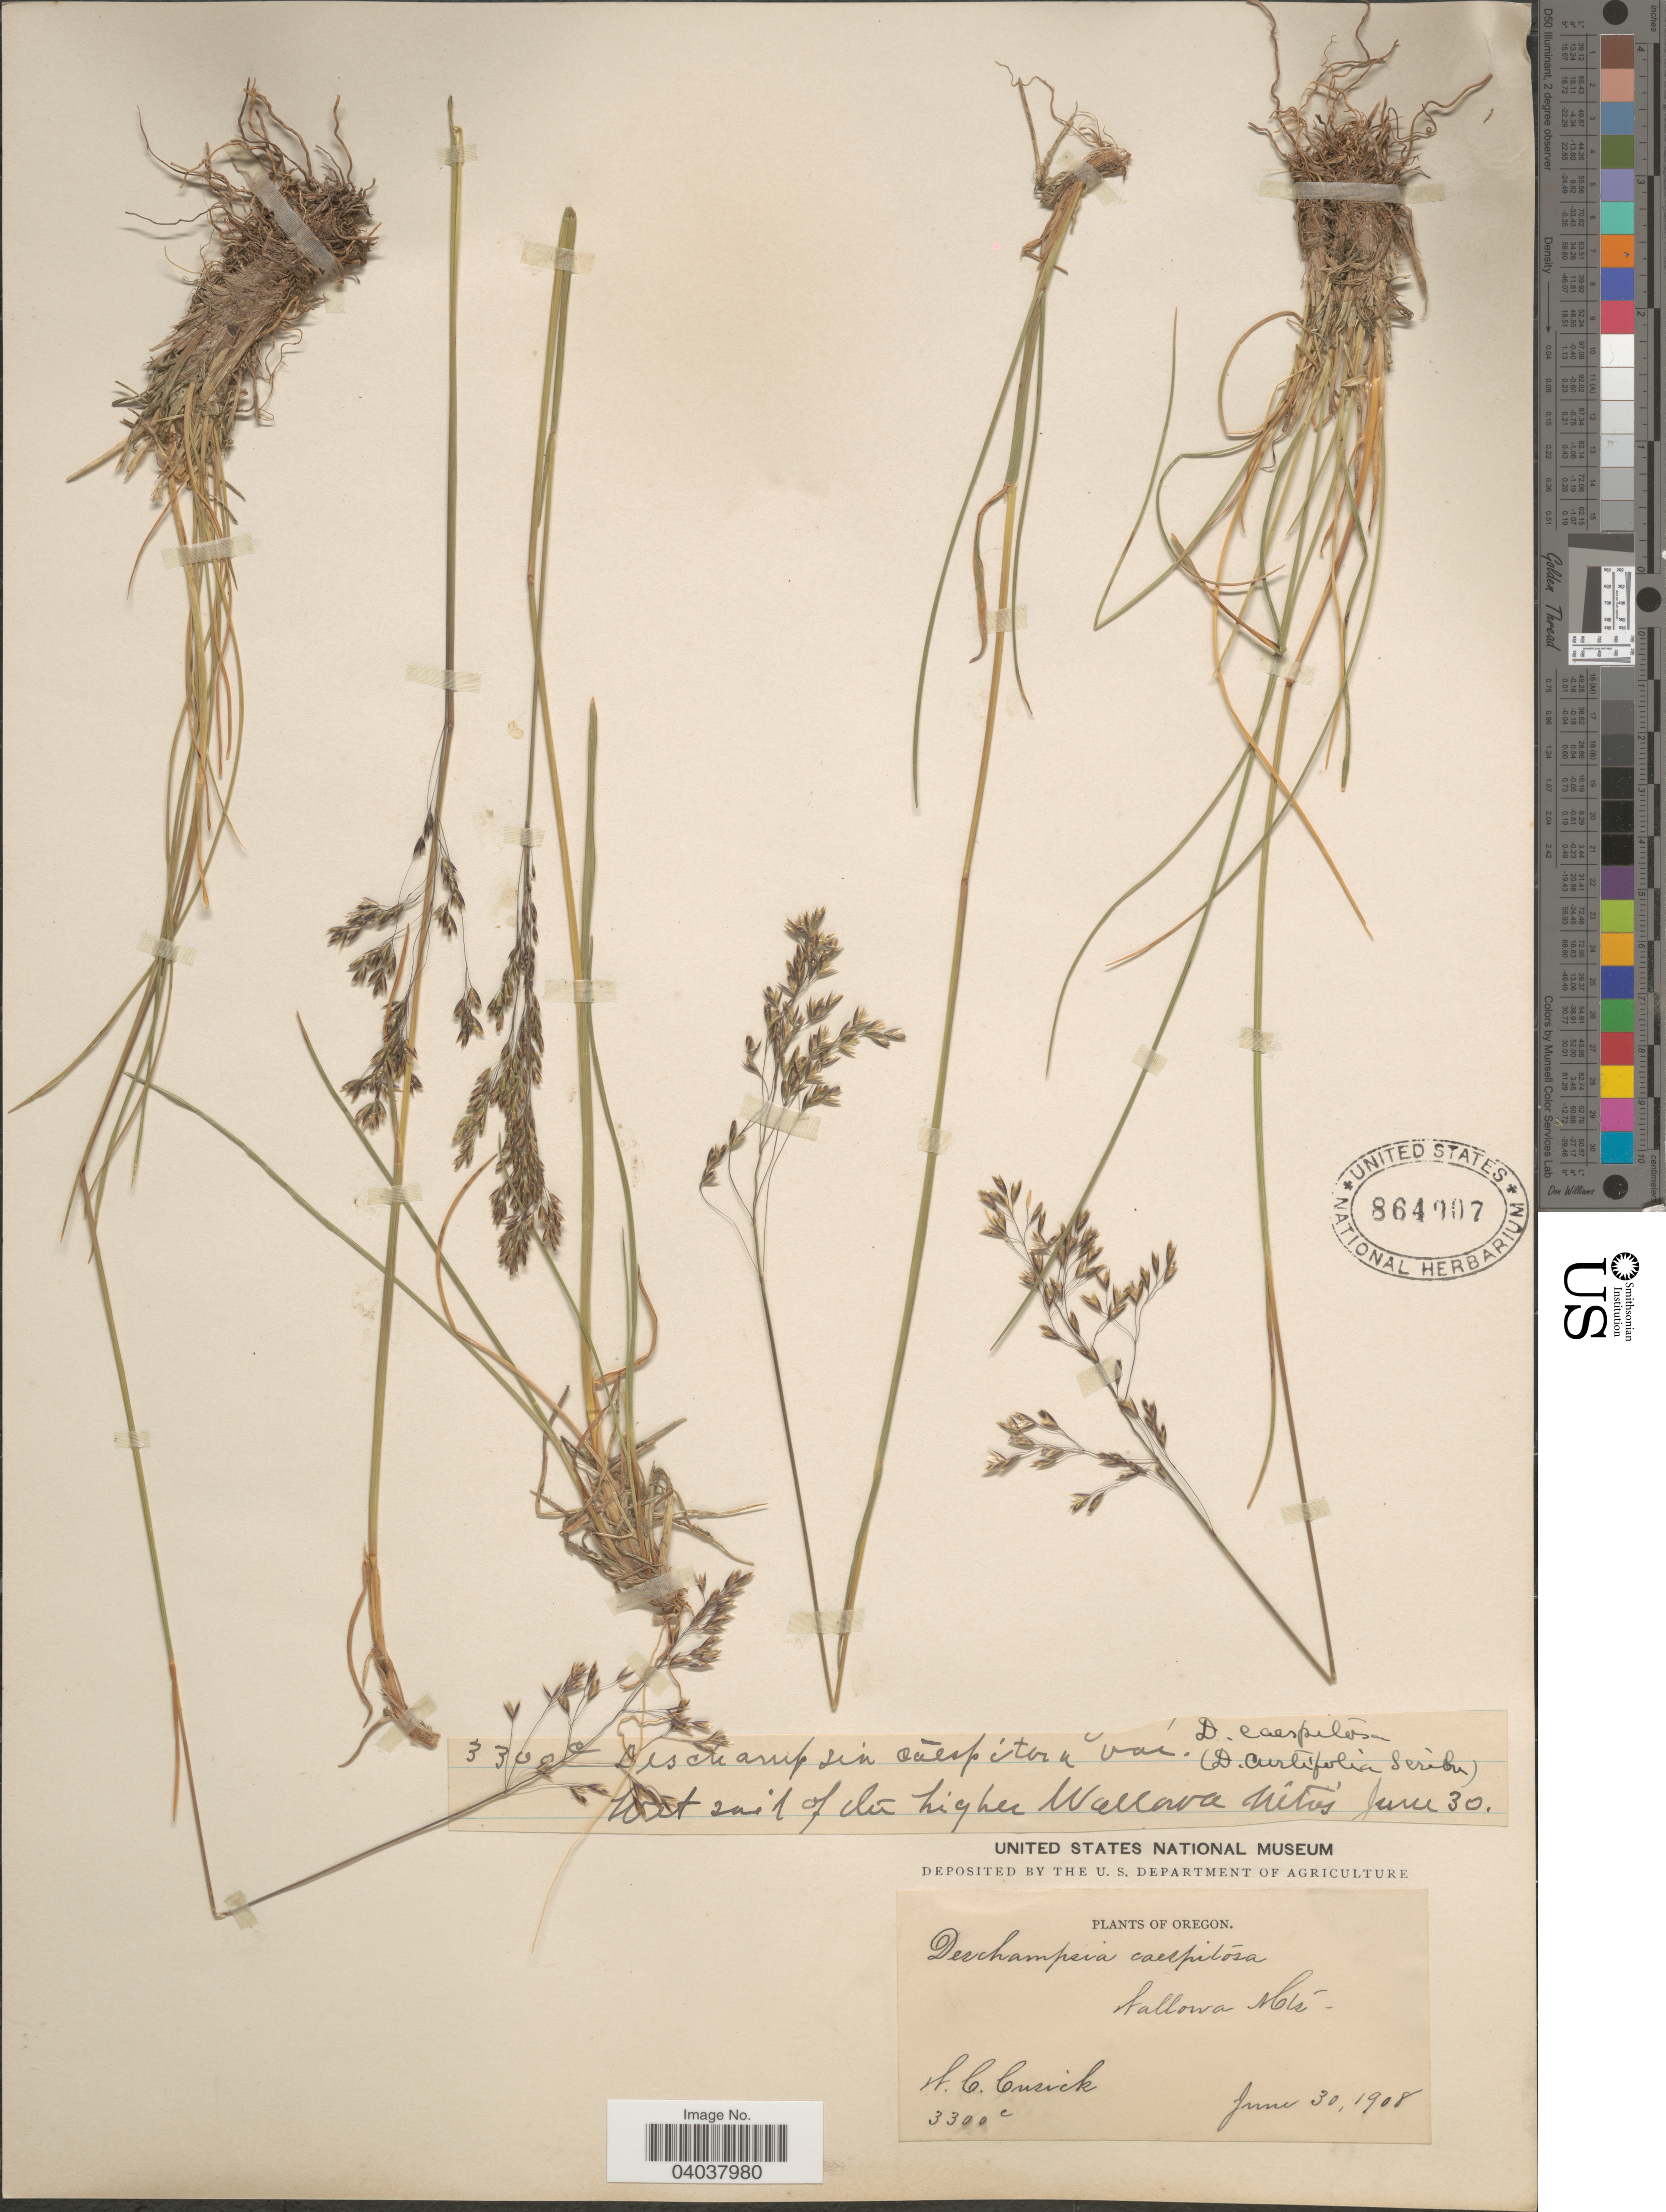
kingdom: Plantae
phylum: Tracheophyta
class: Liliopsida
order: Poales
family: Poaceae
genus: Deschampsia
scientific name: Deschampsia cespitosa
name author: (L.) P. Beauv.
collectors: W. C. Cusick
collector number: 3300c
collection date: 1908-06-30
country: United States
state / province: Oregon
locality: Wet soil of the higher Wallowa Mts.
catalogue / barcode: US 864907